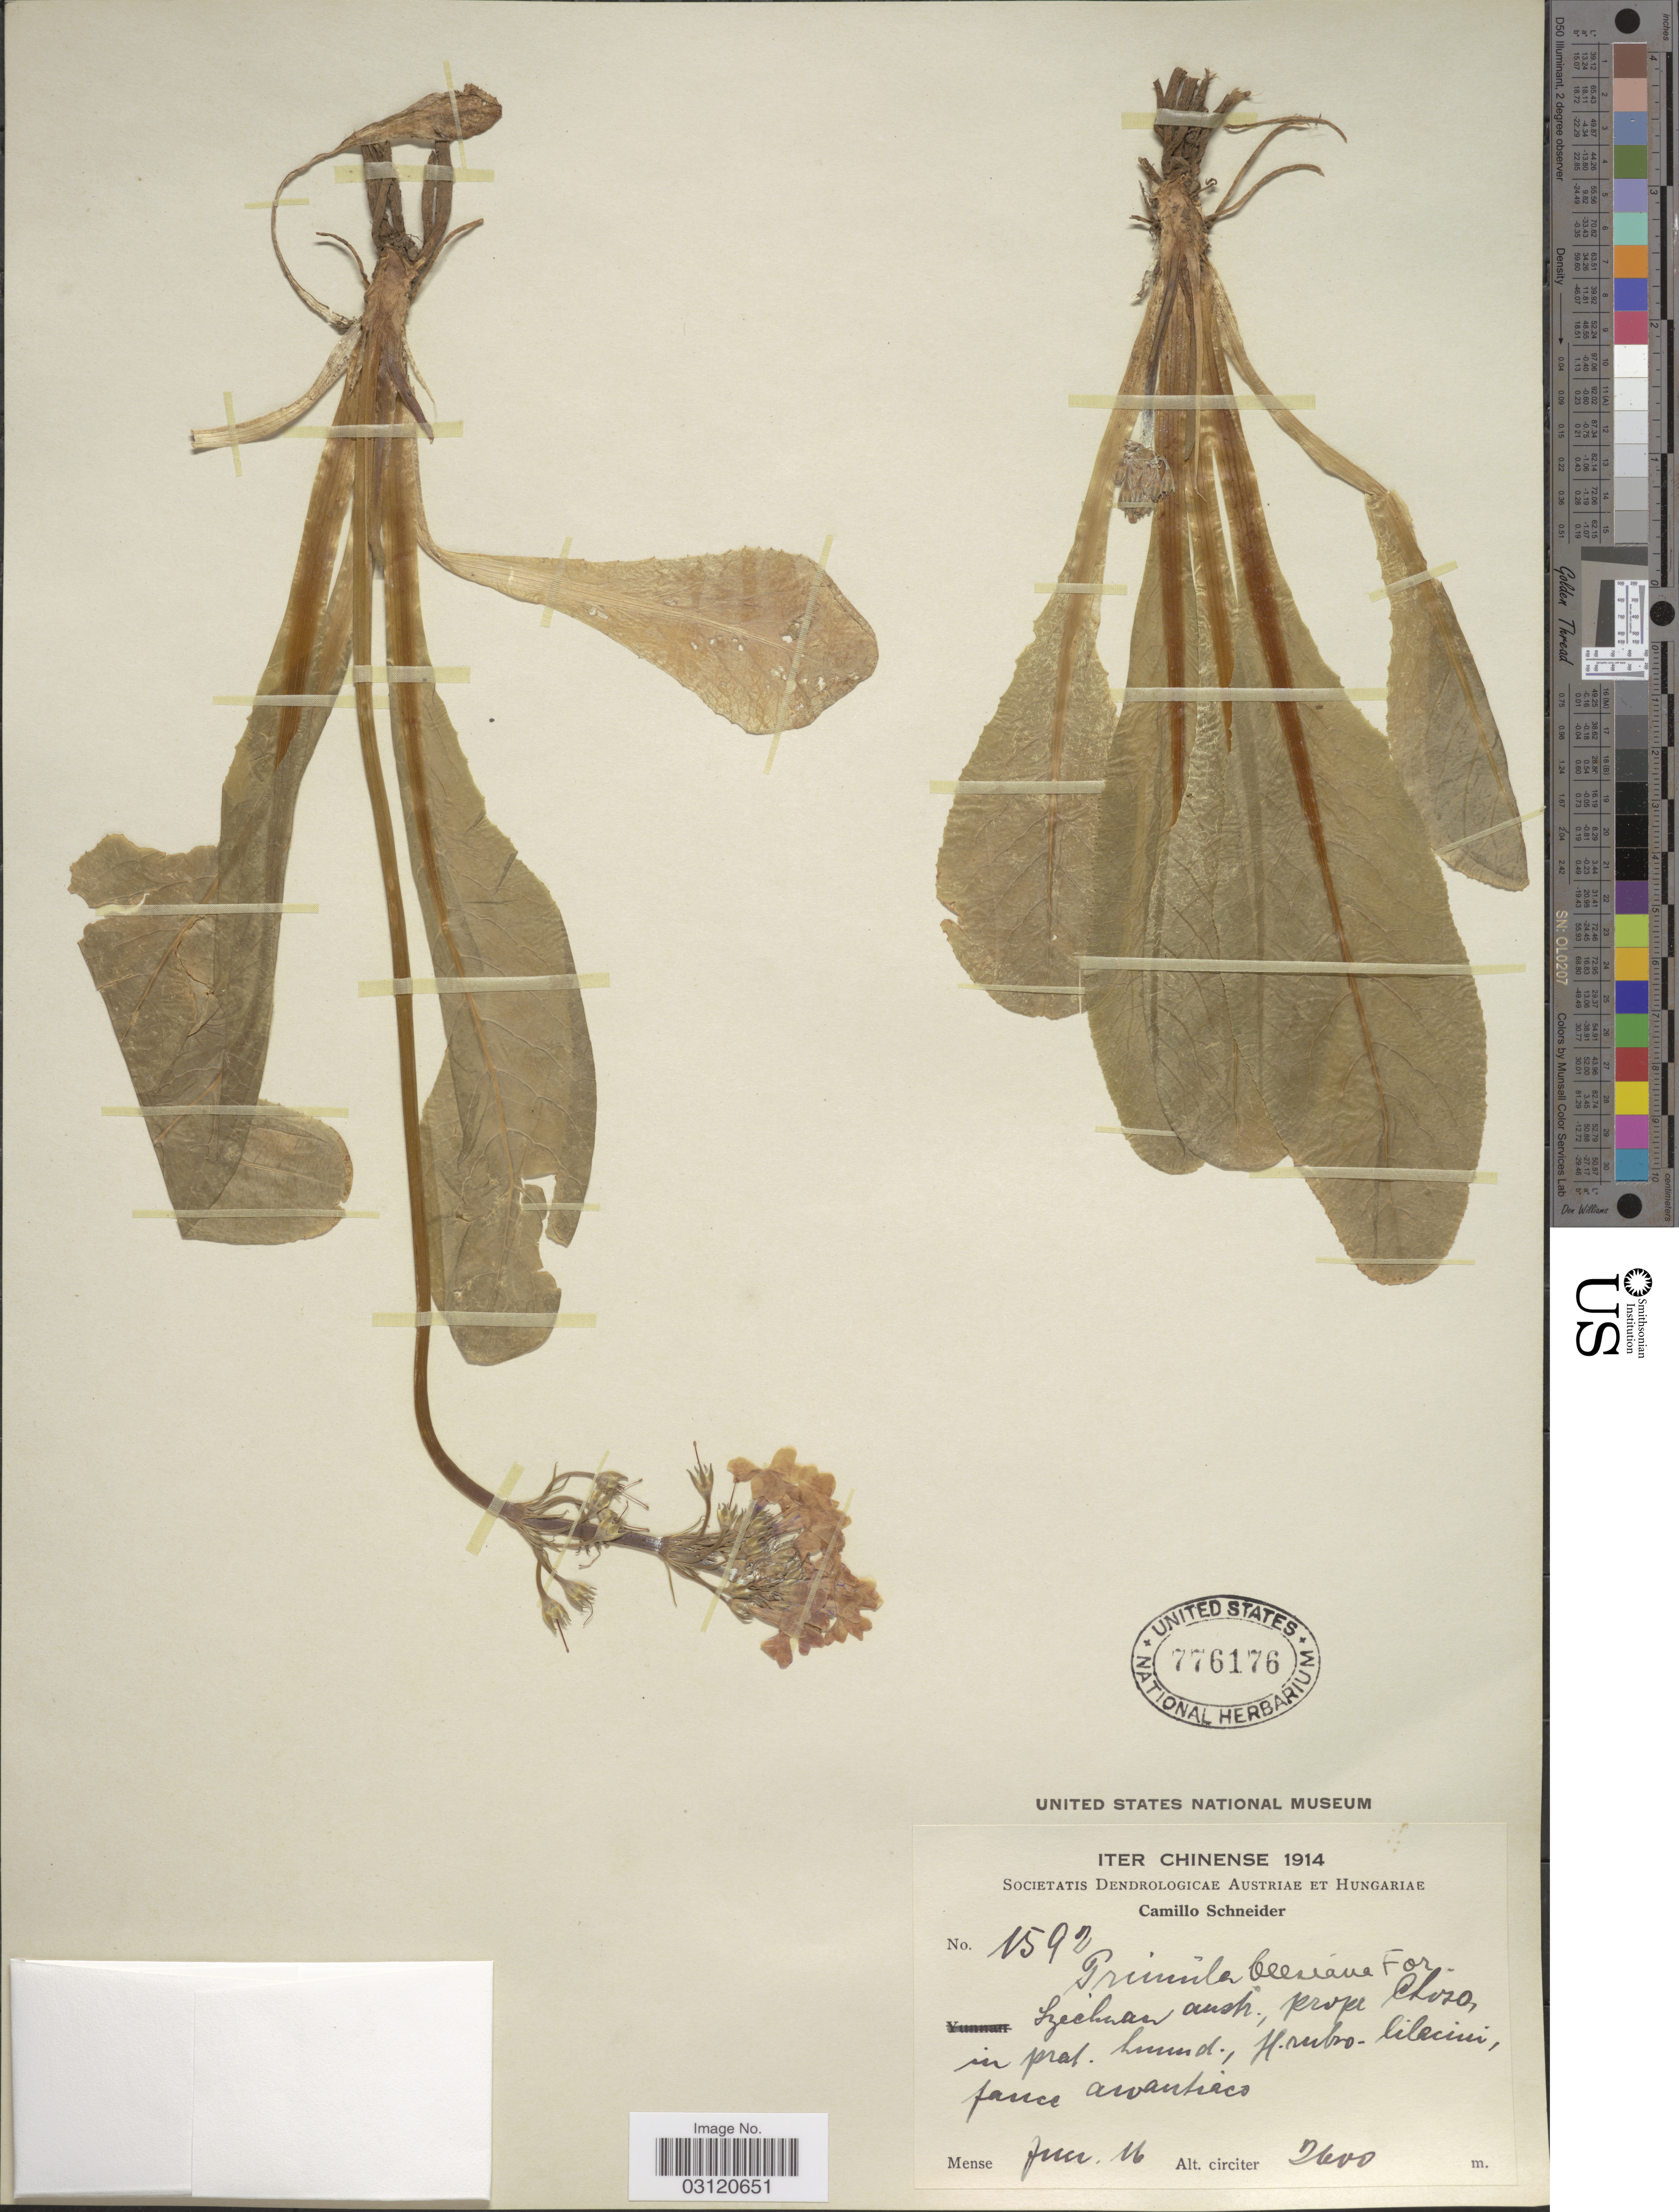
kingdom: Plantae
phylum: Tracheophyta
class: Magnoliopsida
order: Ericales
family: Primulaceae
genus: Primula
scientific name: Primula beesiana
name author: Forrest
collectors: C. K. Schneider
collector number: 1592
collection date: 1914-06-16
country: China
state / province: Sichuan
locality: Szechuan austr. prope Choso.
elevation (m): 2600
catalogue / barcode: US 776176